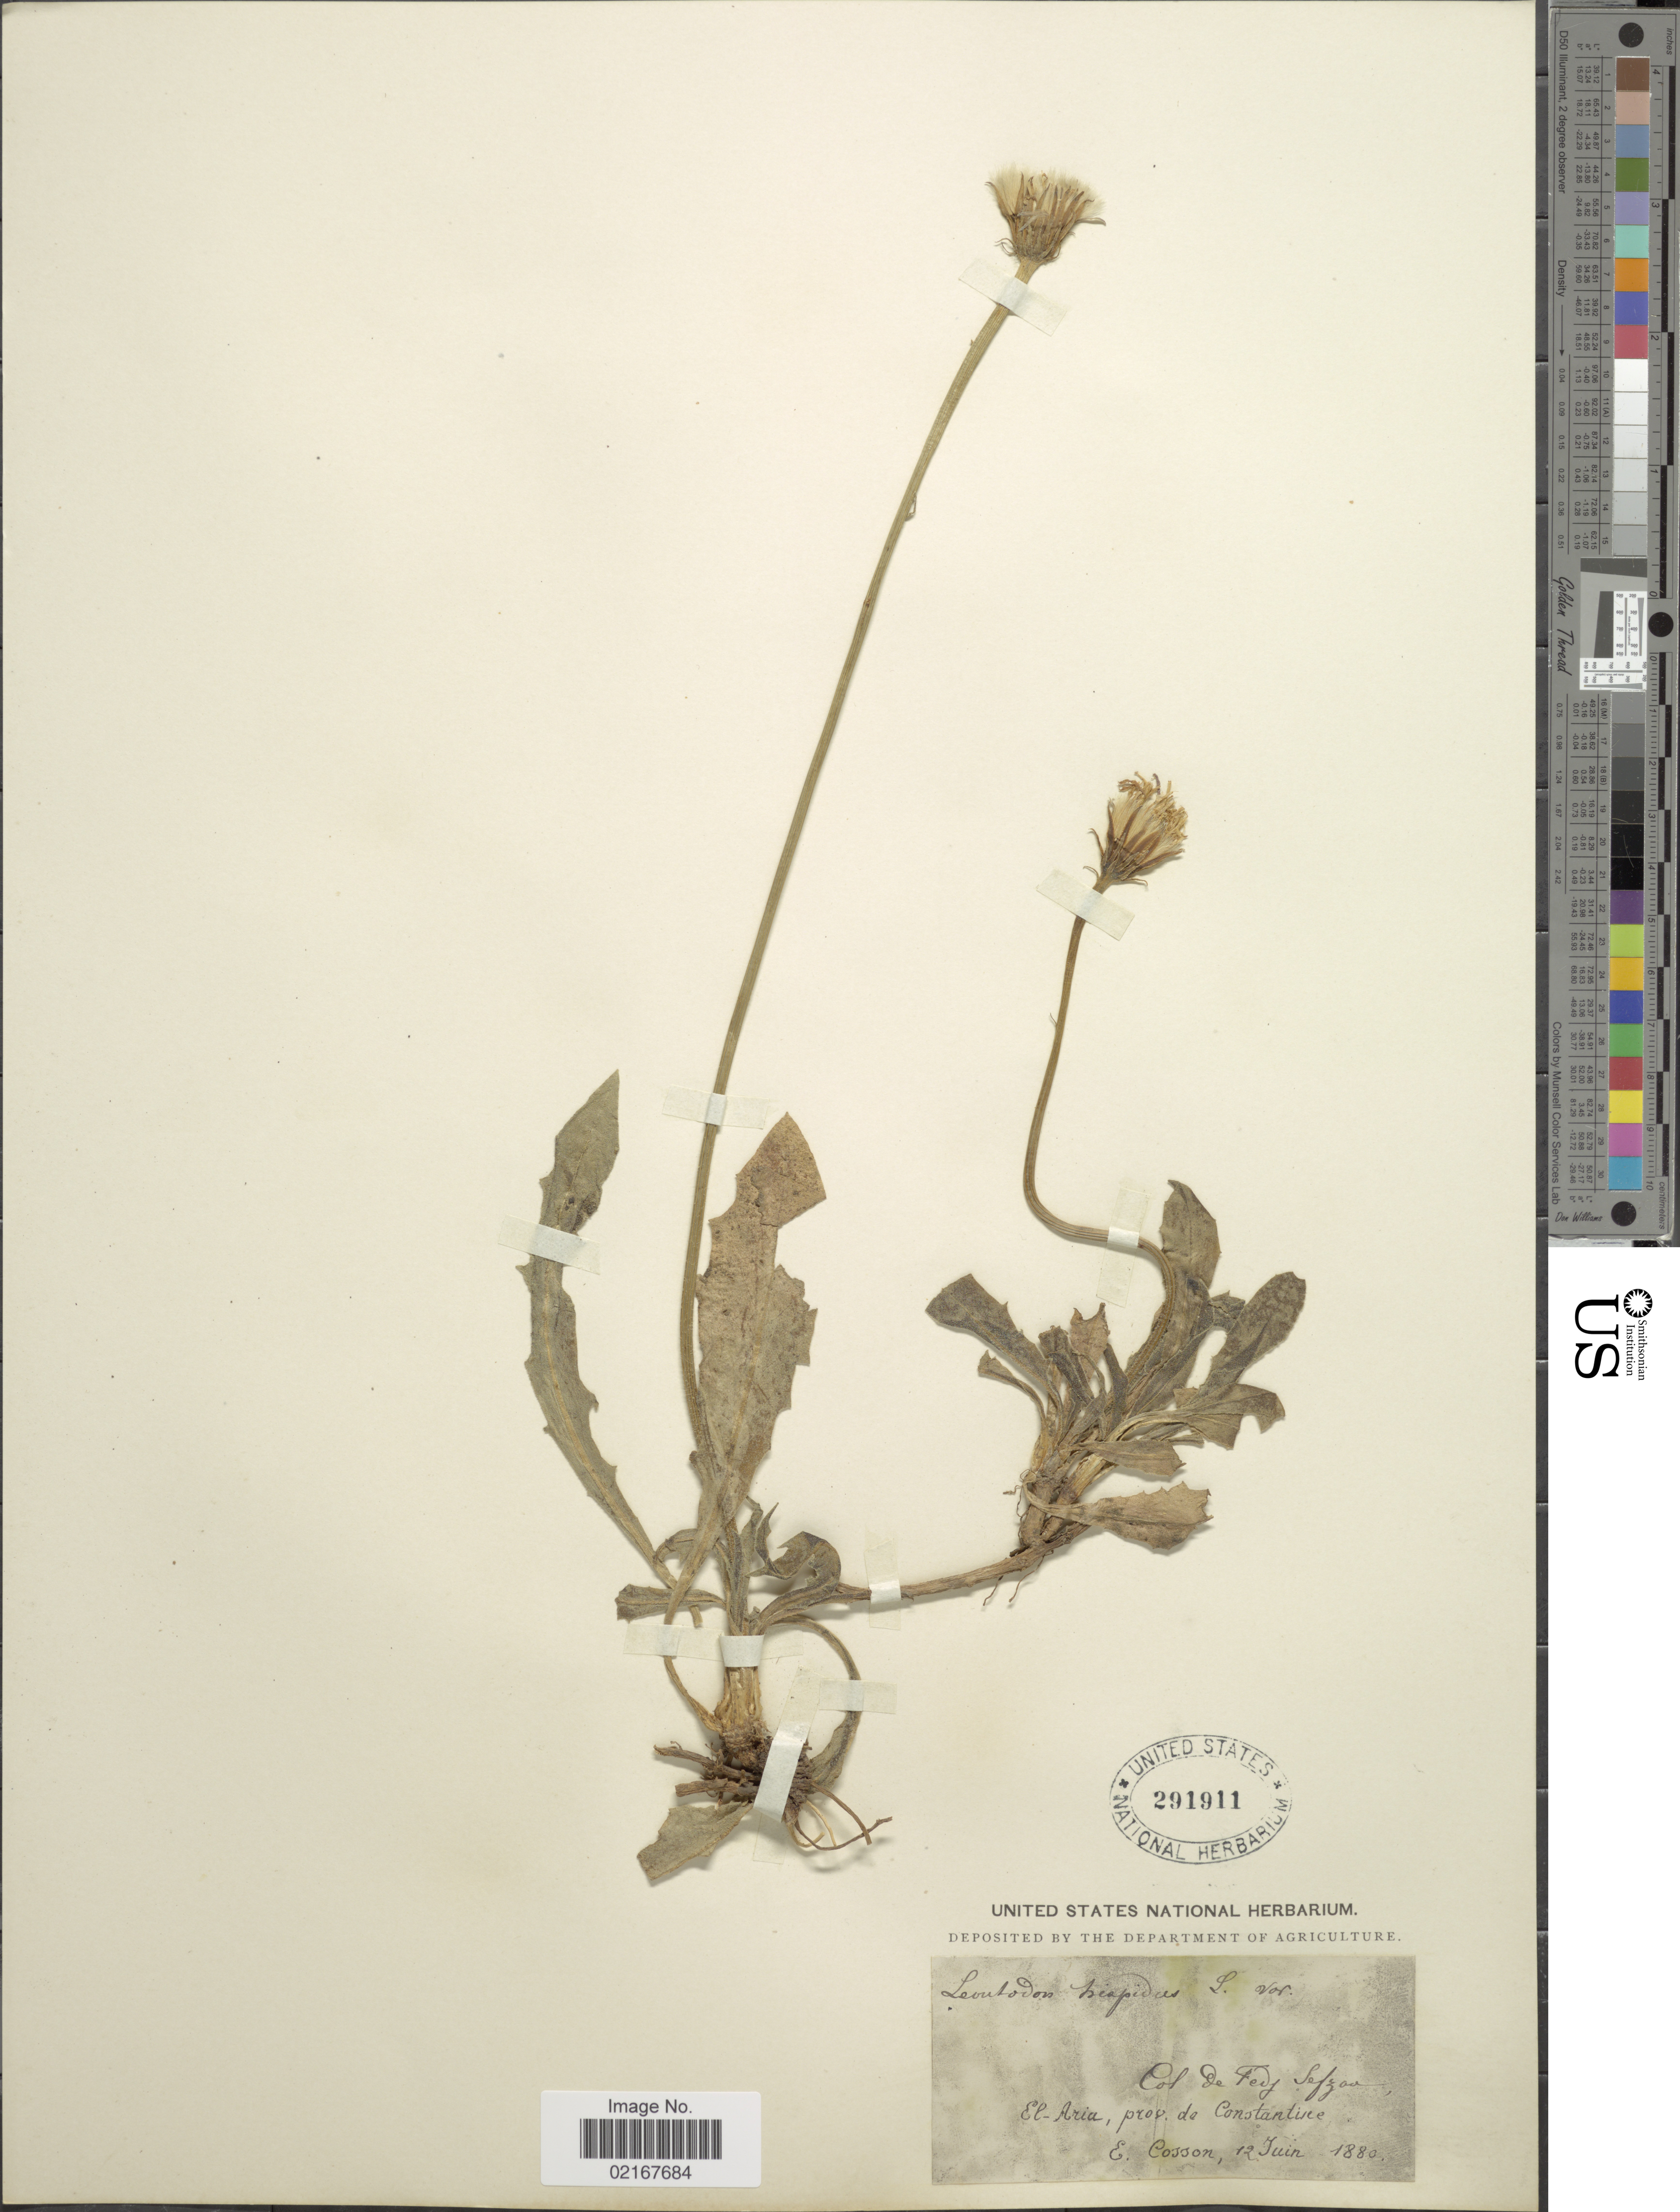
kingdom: Plantae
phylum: Tracheophyta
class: Magnoliopsida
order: Asterales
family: Asteraceae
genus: Leontodon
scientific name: Leontodon hispidus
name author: L.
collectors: E. Cosson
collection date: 1880-06-12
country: Algeria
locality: Fedj Sefzou, El-Aria, prov. de Constantine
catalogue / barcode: US 291911